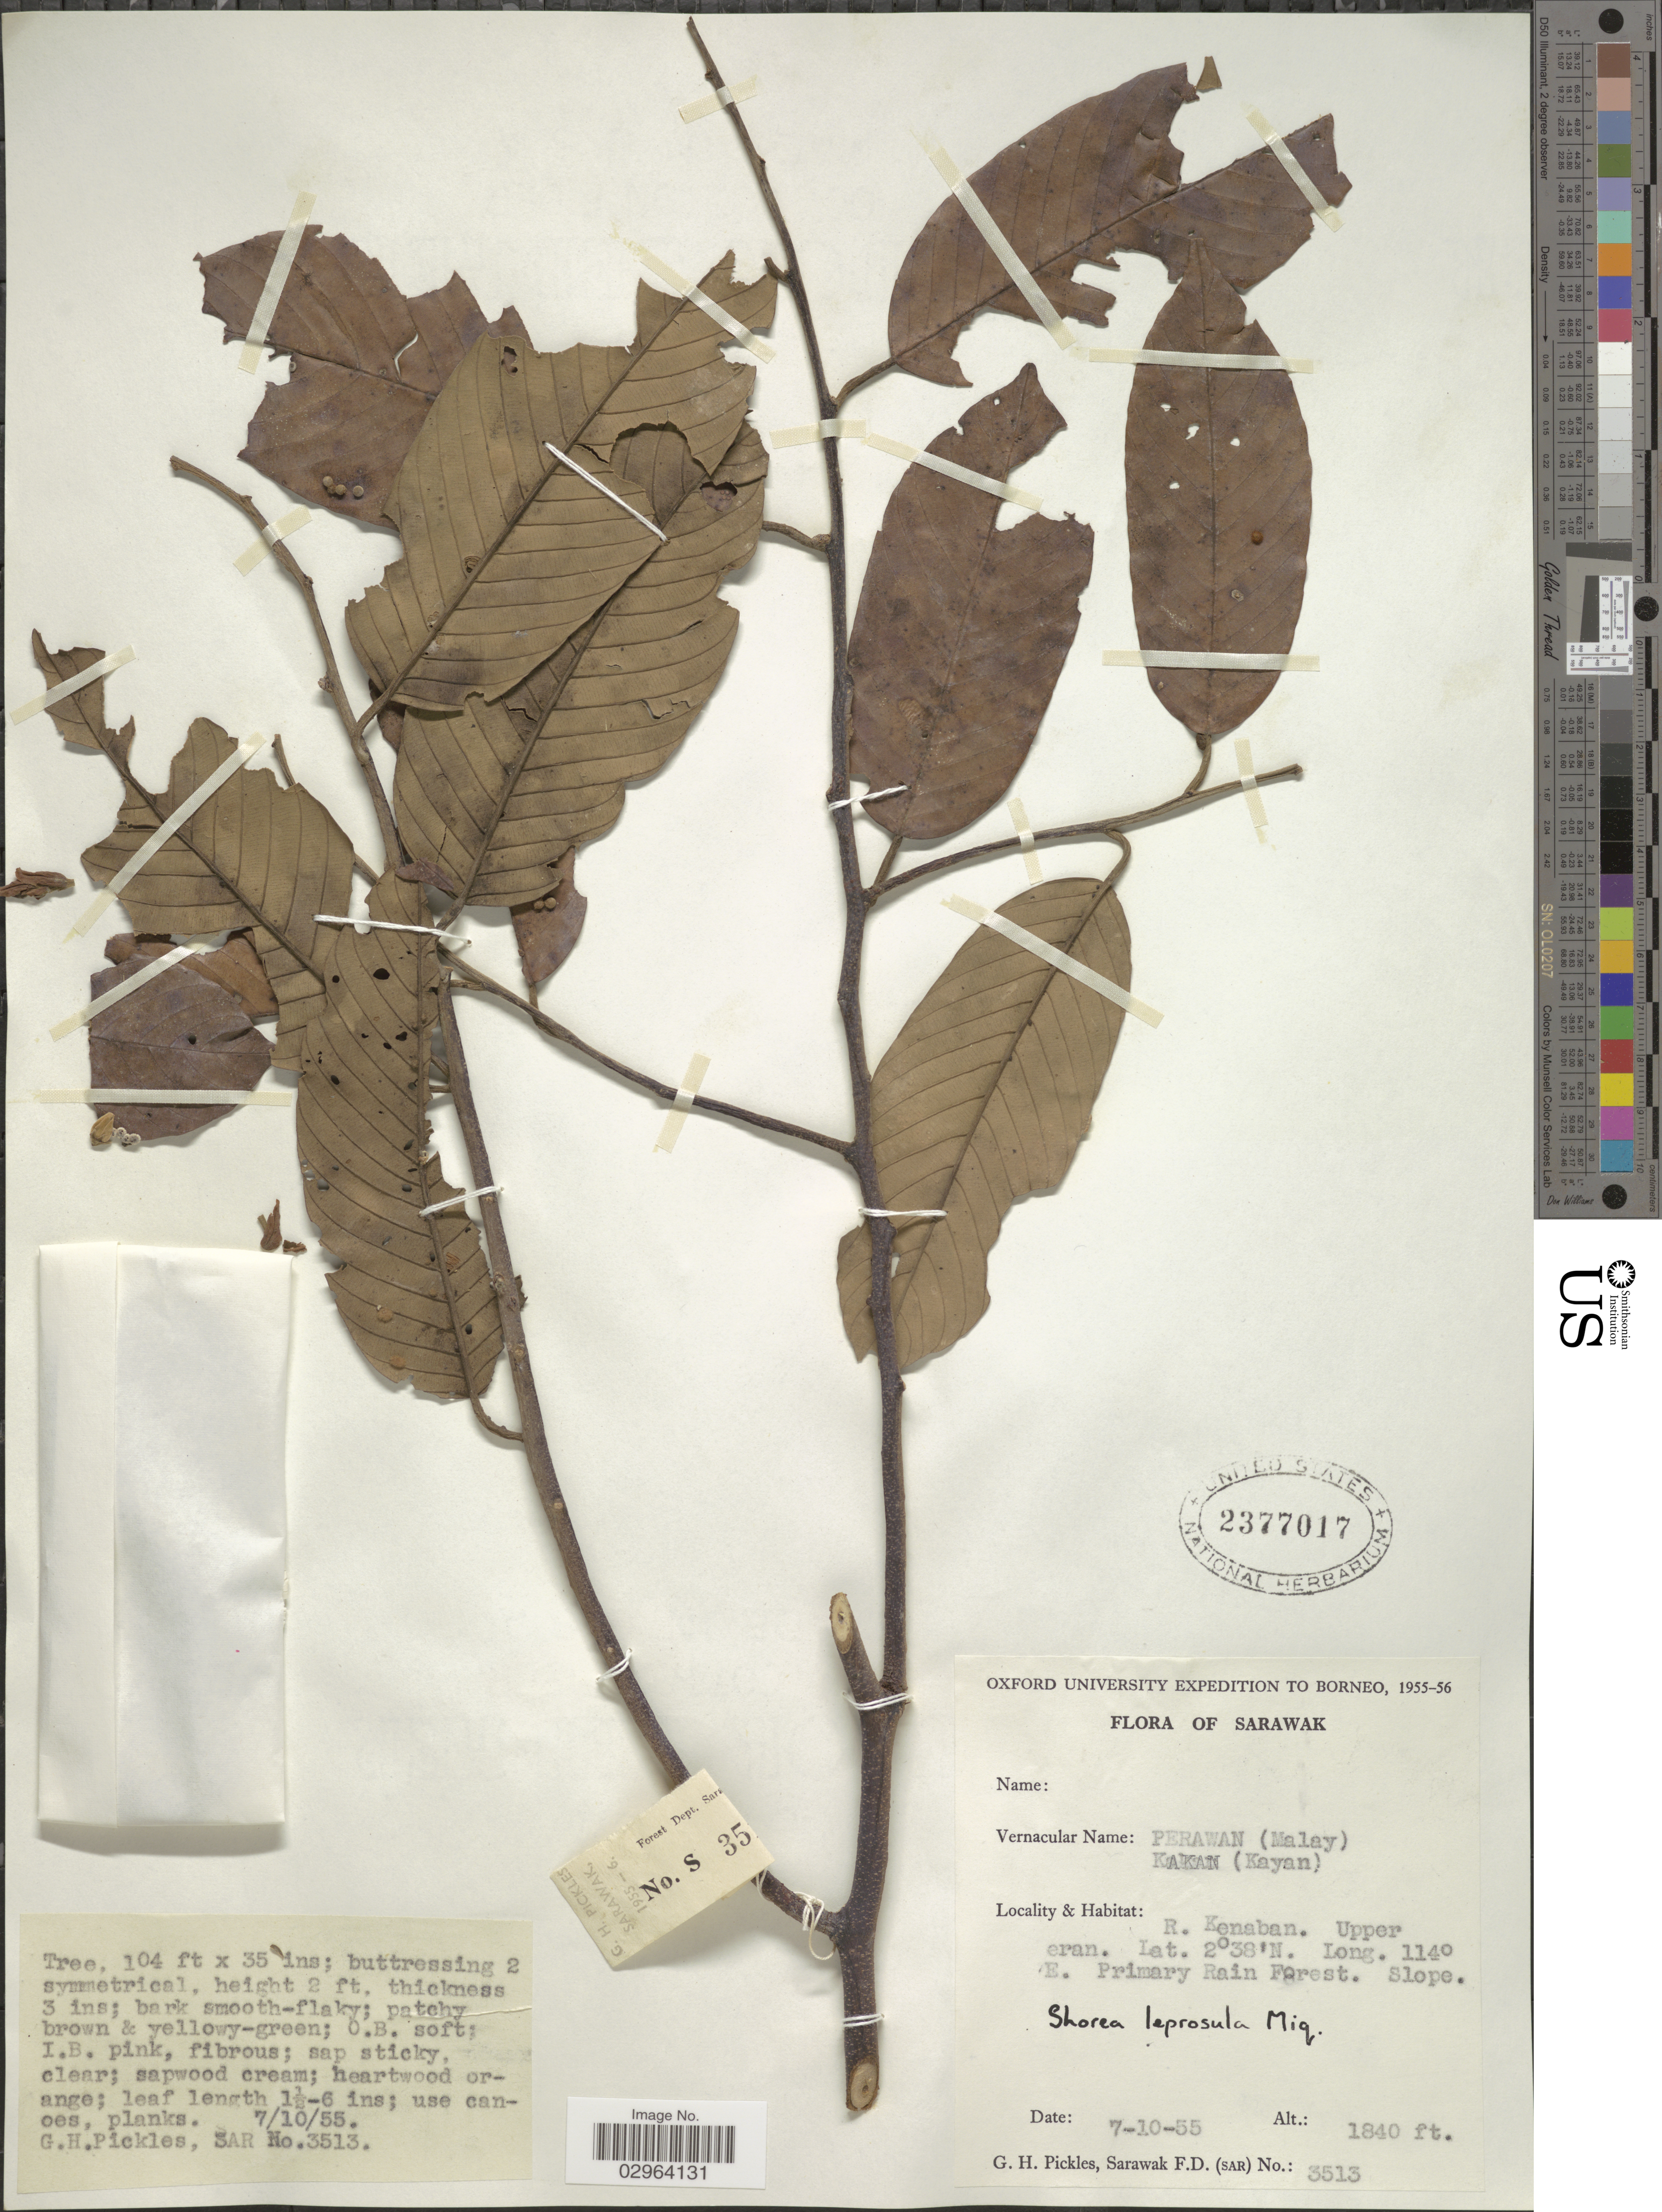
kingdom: Plantae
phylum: Tracheophyta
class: Magnoliopsida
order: Malvales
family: Dipterocarpaceae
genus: Rubroshorea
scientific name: Rubroshorea leprosula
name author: (Miq.) P.S. Ashton & J. Heck.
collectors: G. Pickles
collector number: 3513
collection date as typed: Transcribed d/m/y: 7/10/55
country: Indonesia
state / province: Sumatra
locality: R. Kenaban. Upper eran.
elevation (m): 561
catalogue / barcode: US 2377017